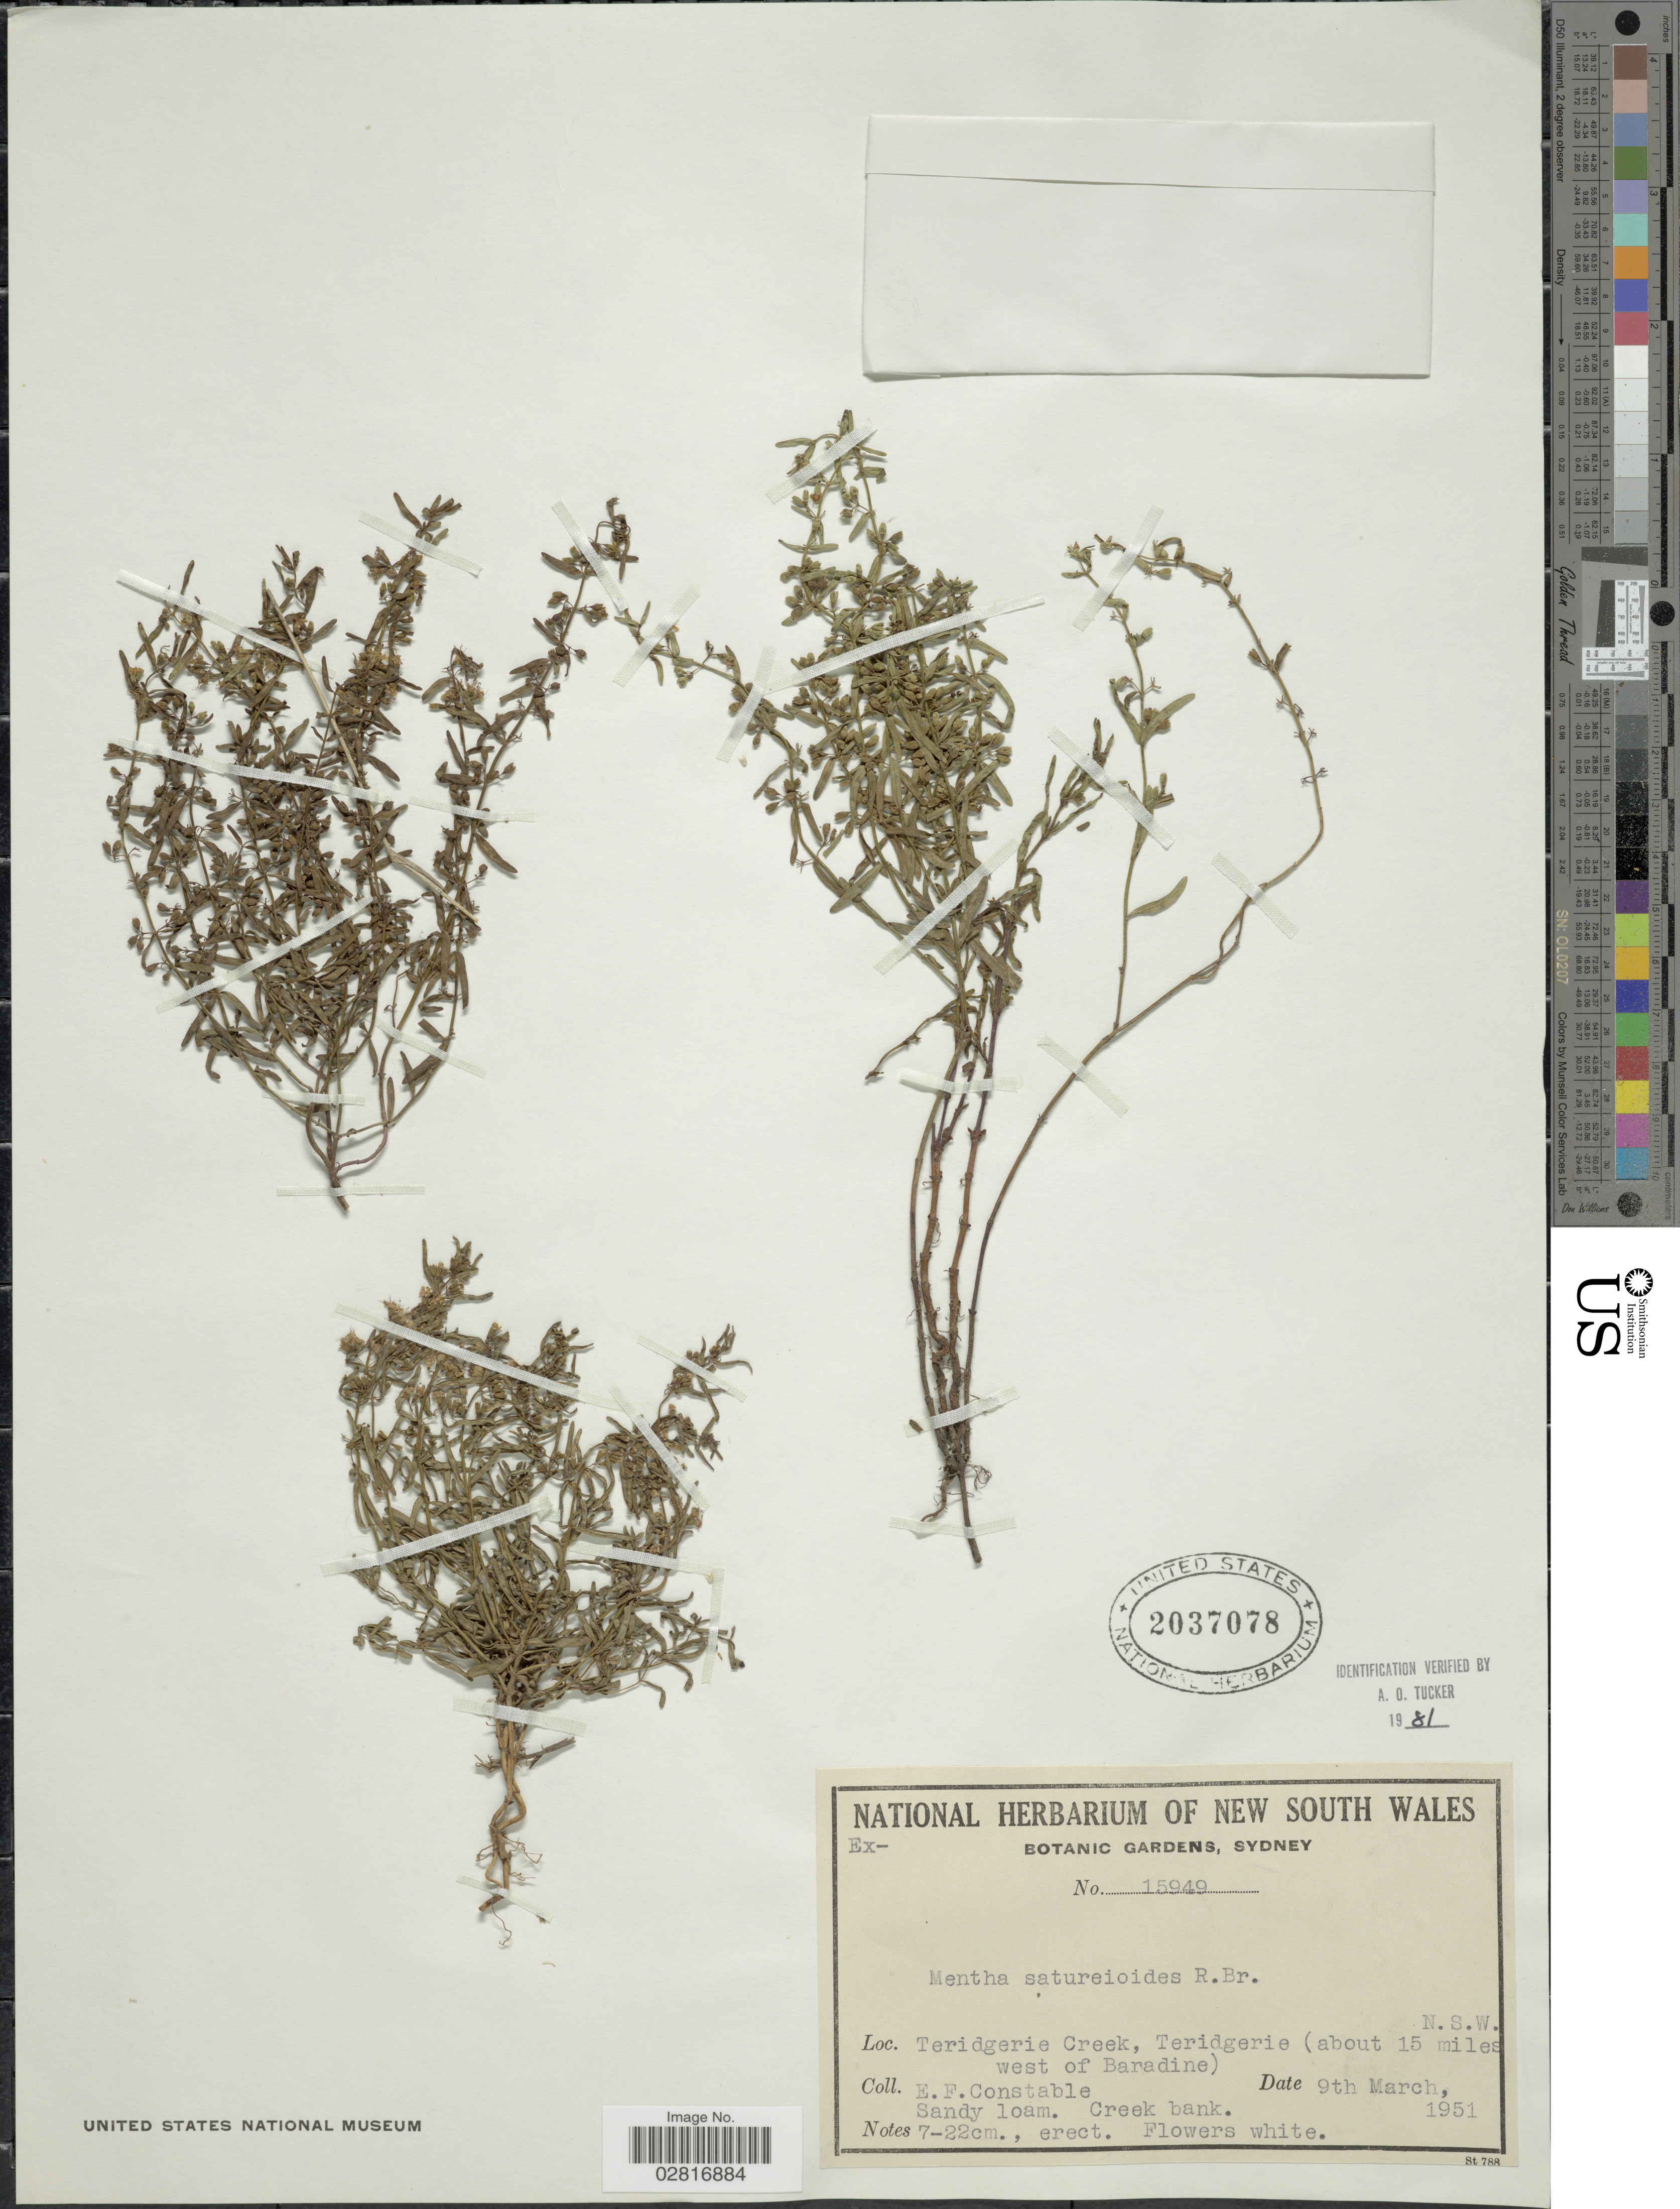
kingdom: Plantae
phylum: Tracheophyta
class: Magnoliopsida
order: Lamiales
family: Lamiaceae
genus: Mentha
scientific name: Mentha saturejoides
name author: R. Br.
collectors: E. F. Constable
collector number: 15949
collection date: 1951-03-09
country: Australia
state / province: New South Wales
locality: Teridgerie Creek, Teridgerie (about 15 miles west of Baradine). N.S.W.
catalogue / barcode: US 2037078